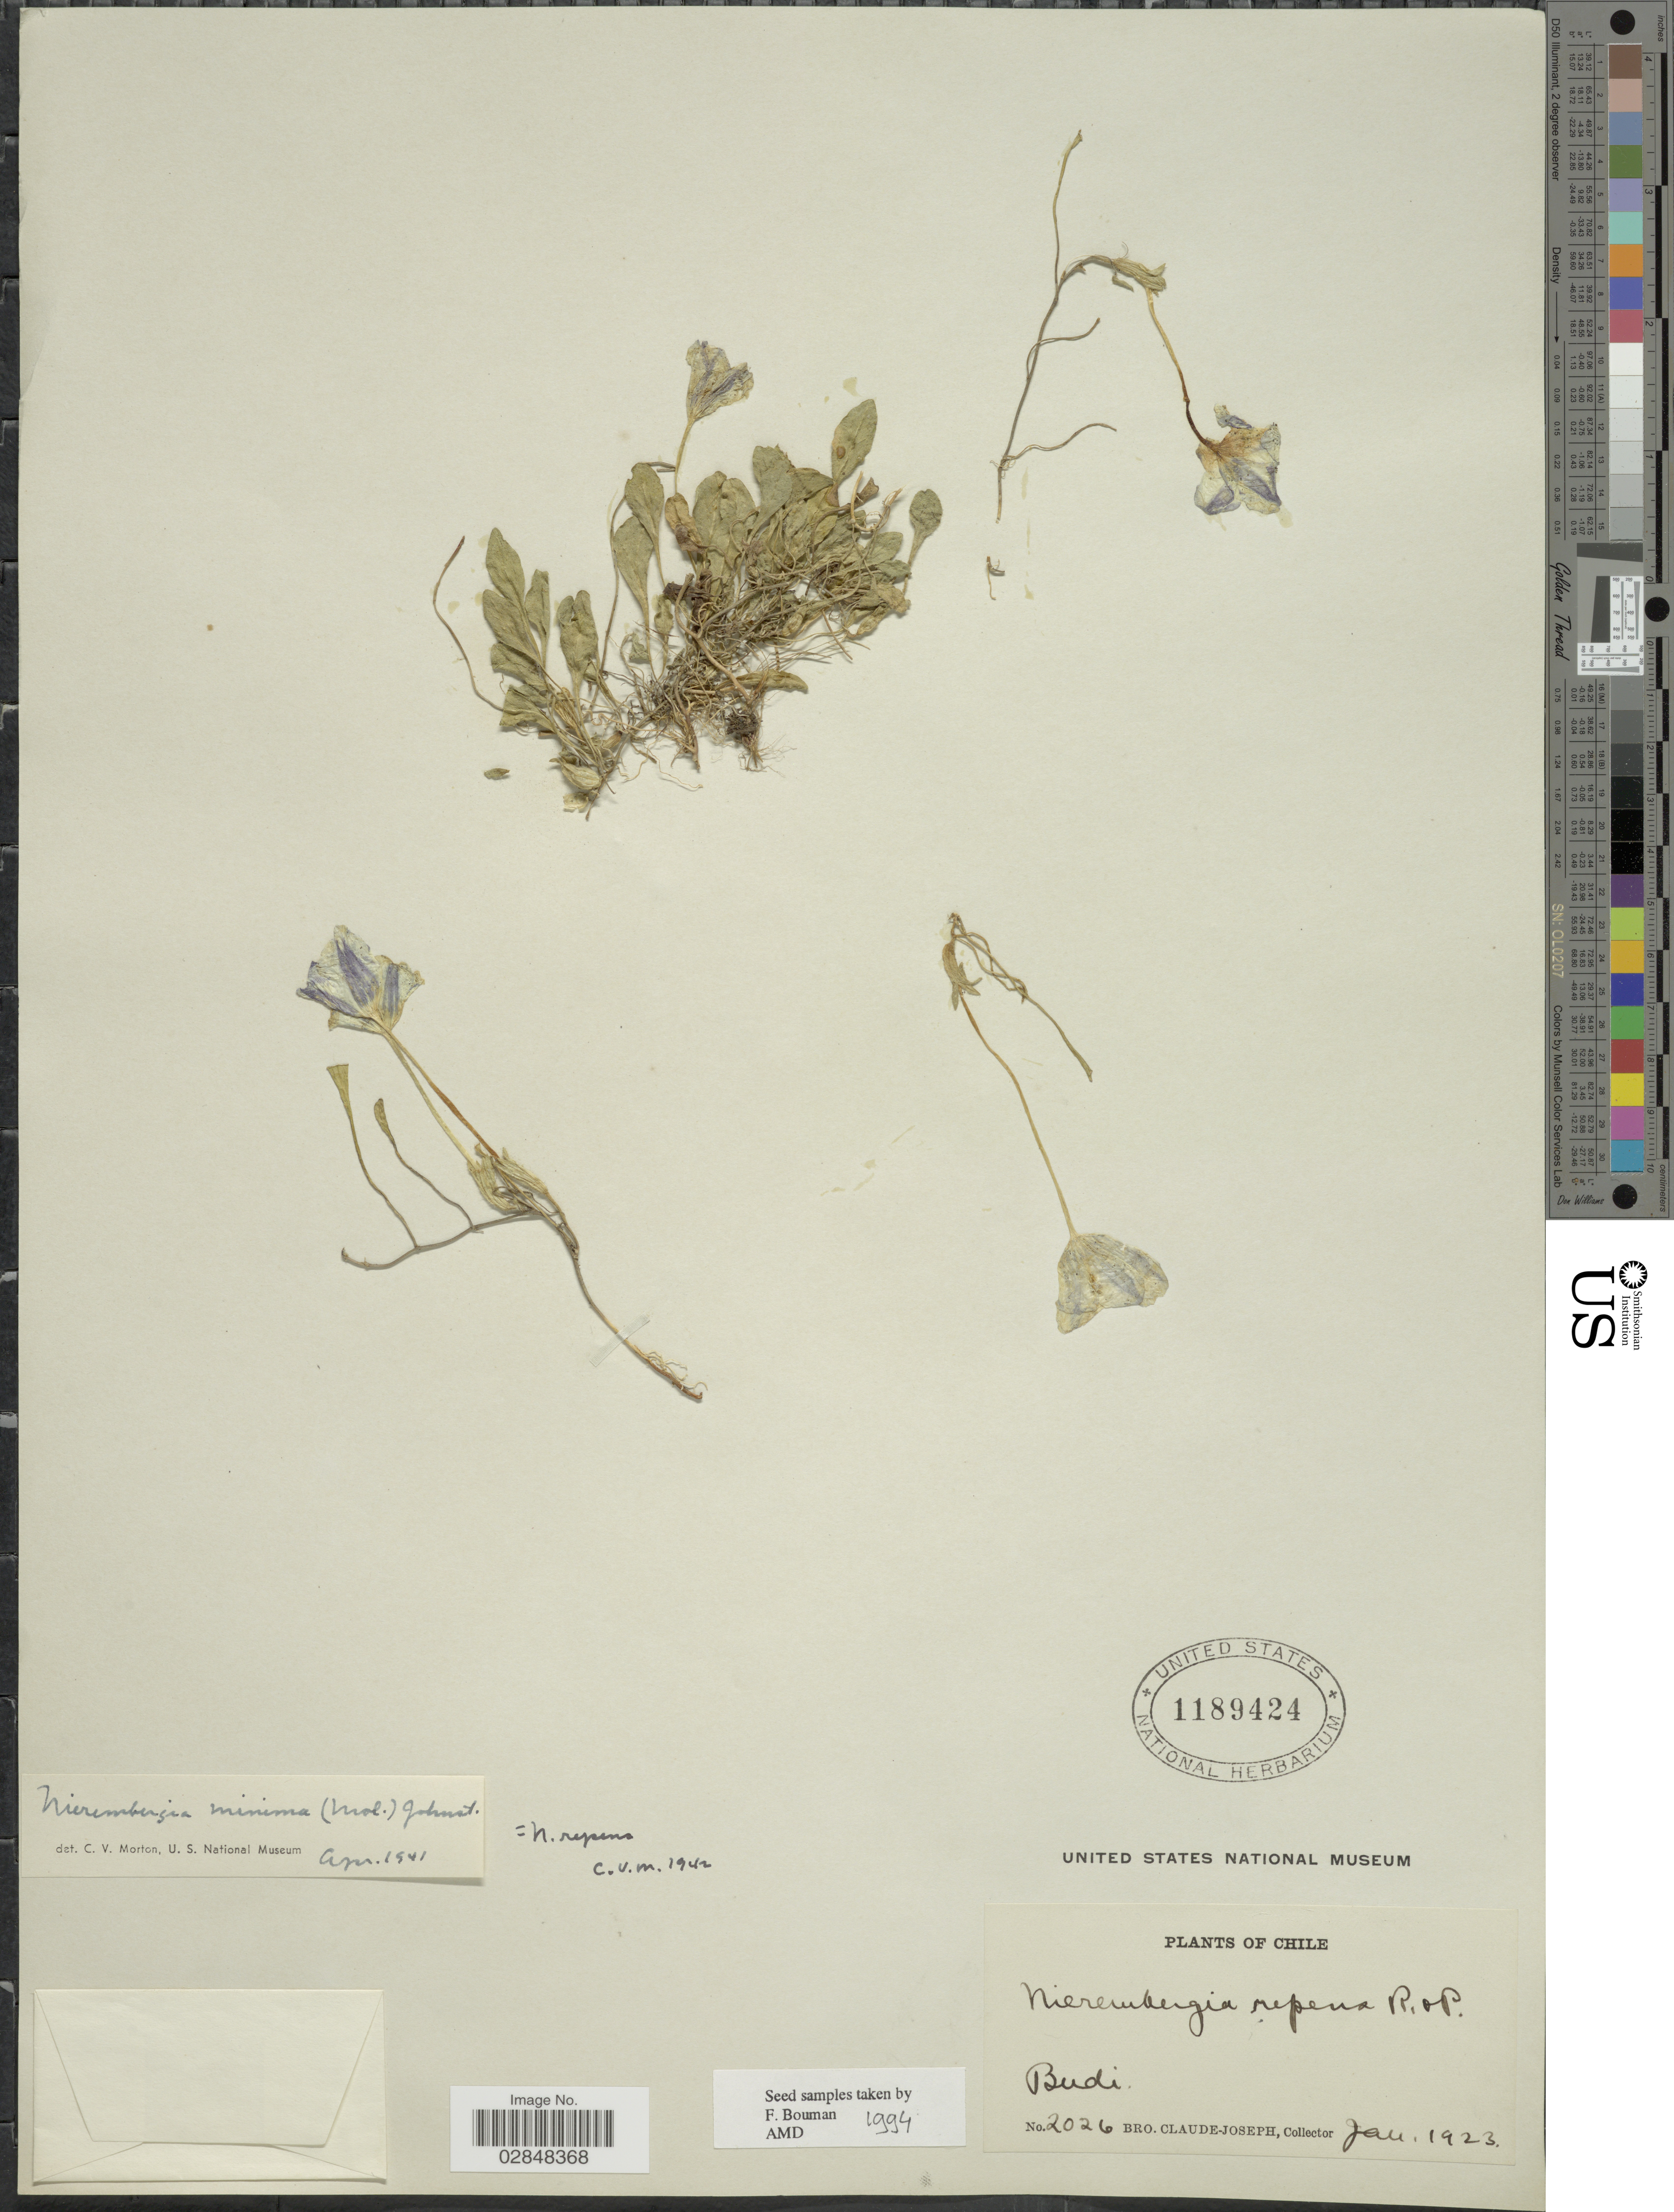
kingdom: Plantae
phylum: Tracheophyta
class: Magnoliopsida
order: Solanales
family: Solanaceae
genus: Nierembergia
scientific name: Nierembergia repens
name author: Ruiz & Pav.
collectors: Bro. Claude-Joseph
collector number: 2026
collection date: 1923-01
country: Chile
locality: Budi.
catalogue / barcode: US 1189424